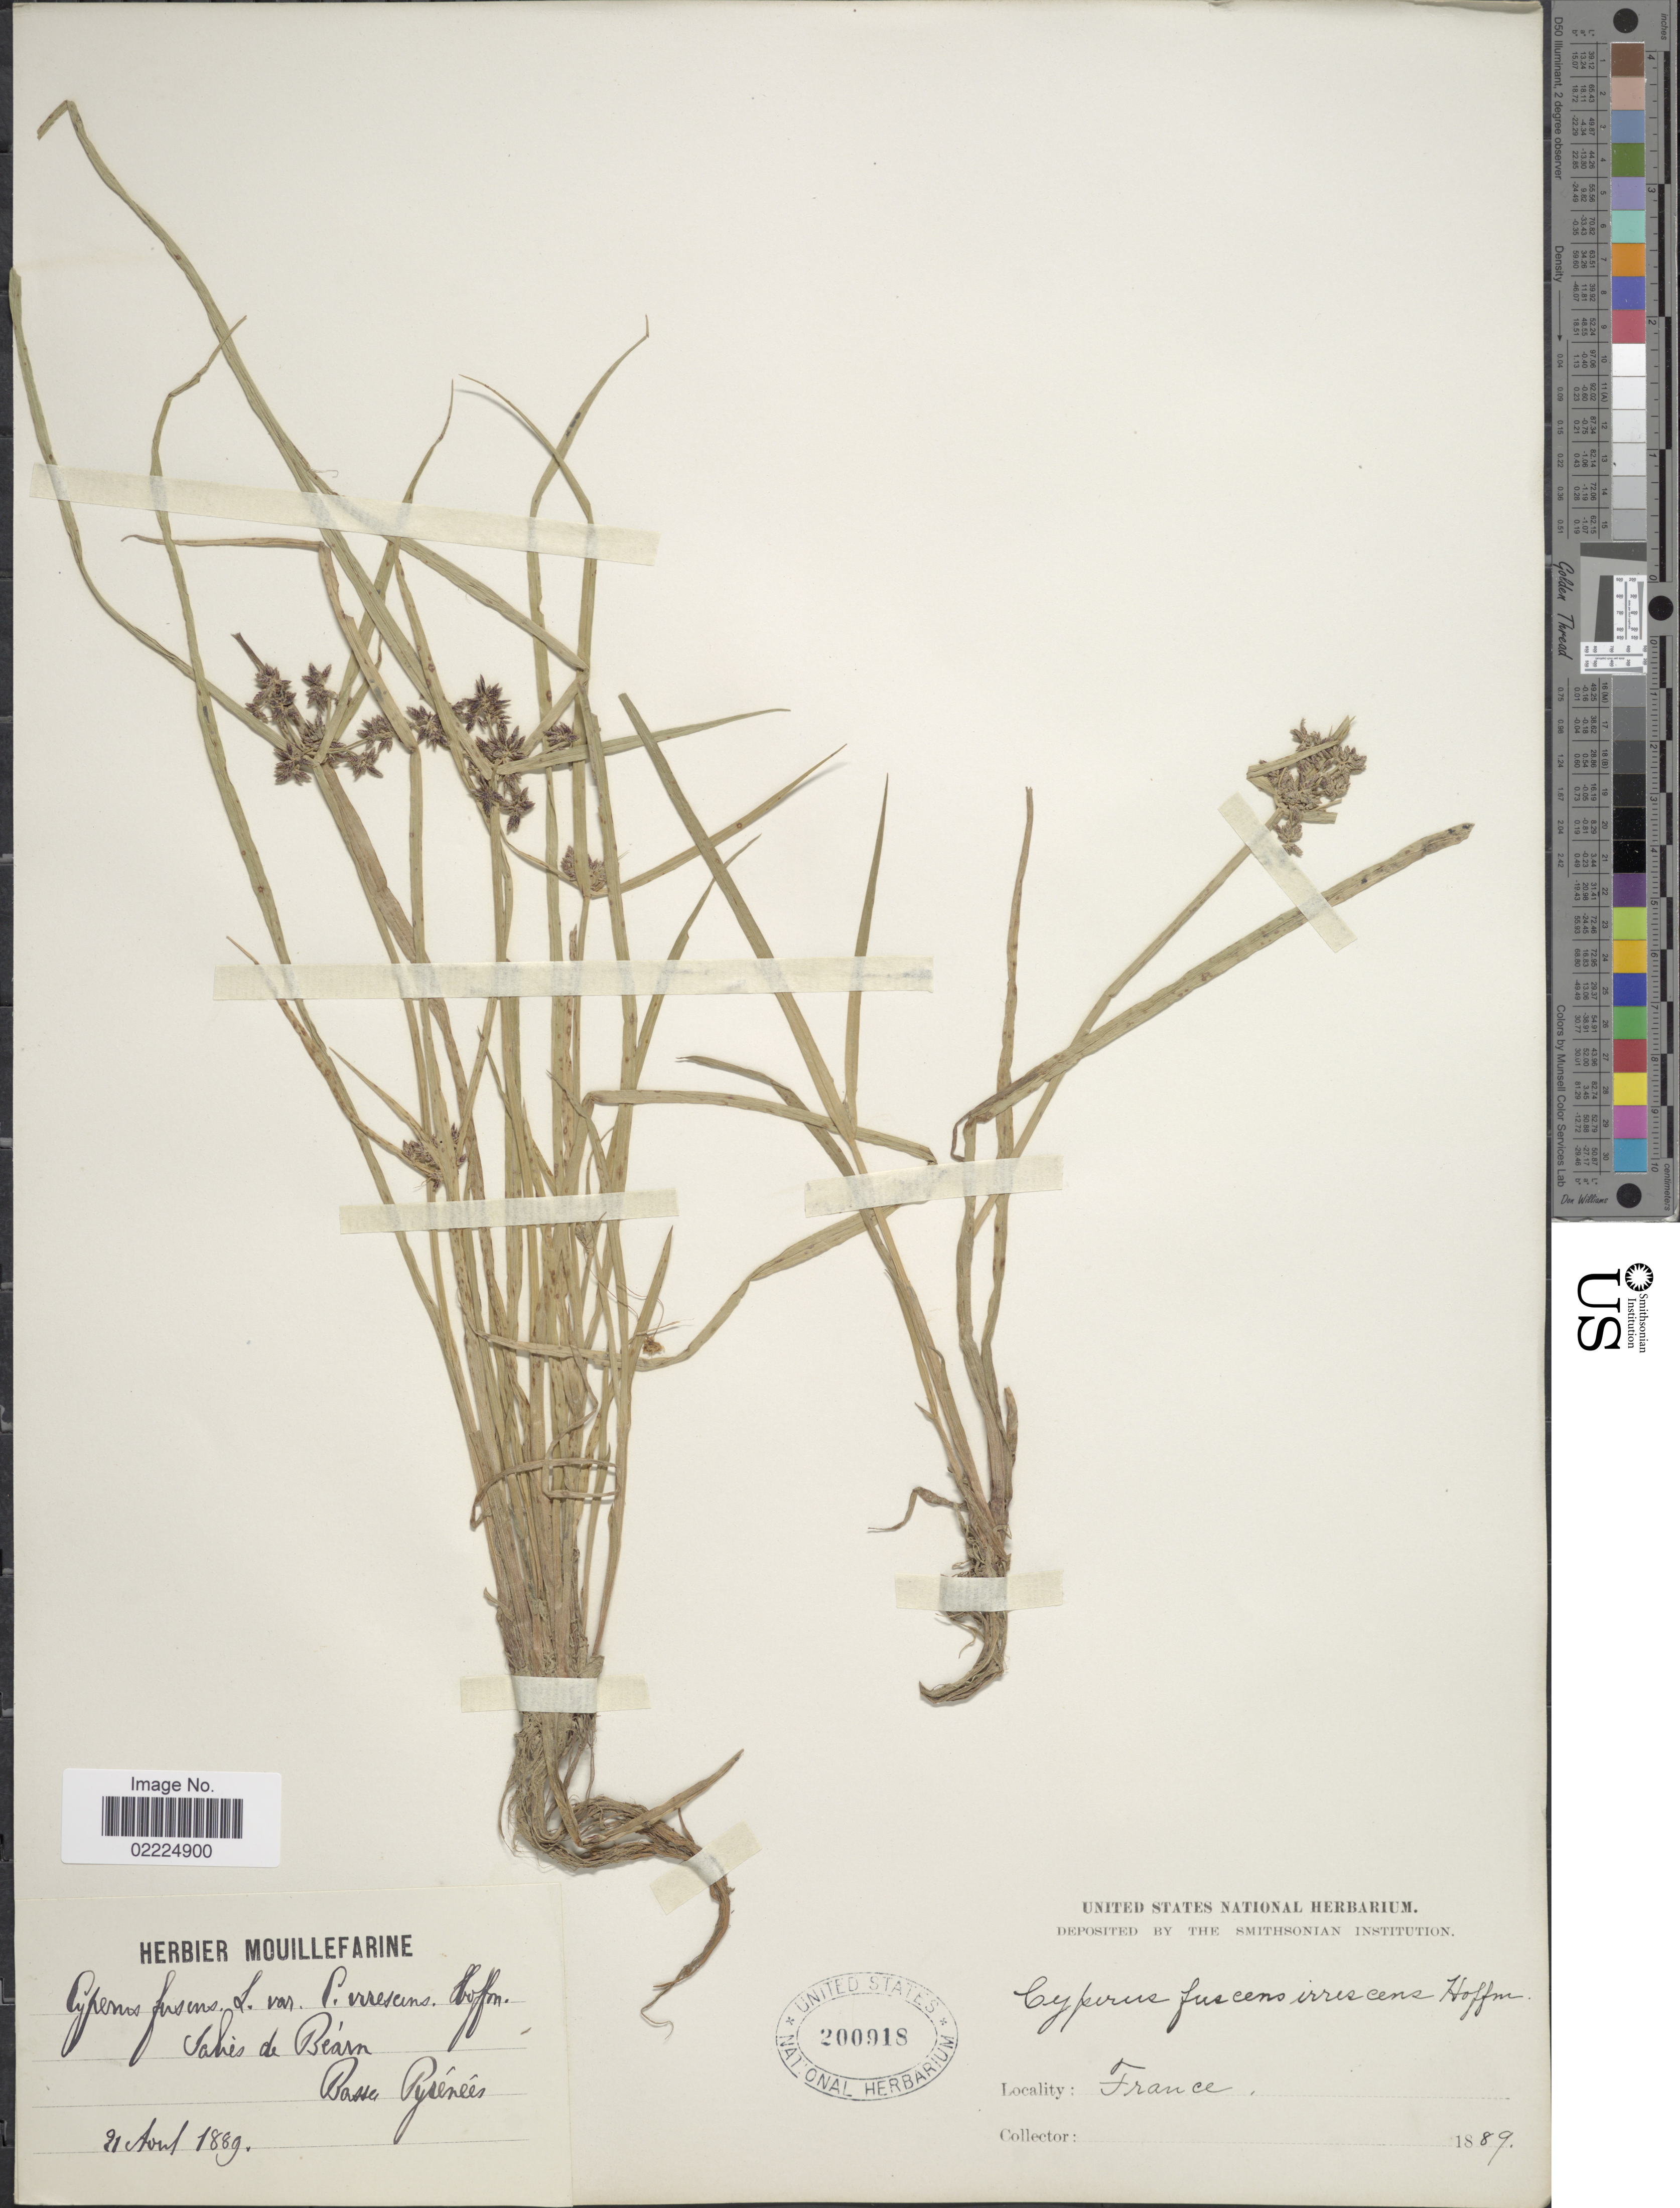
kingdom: Plantae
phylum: Tracheophyta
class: Liliopsida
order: Poales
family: Cyperaceae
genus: Cyperus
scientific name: Cyperus fuscus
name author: L.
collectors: ex herb. Mouillefarine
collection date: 1889-08-21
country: France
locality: Sales de Bearn, Basses Pyrenees. France.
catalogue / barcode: US 200918